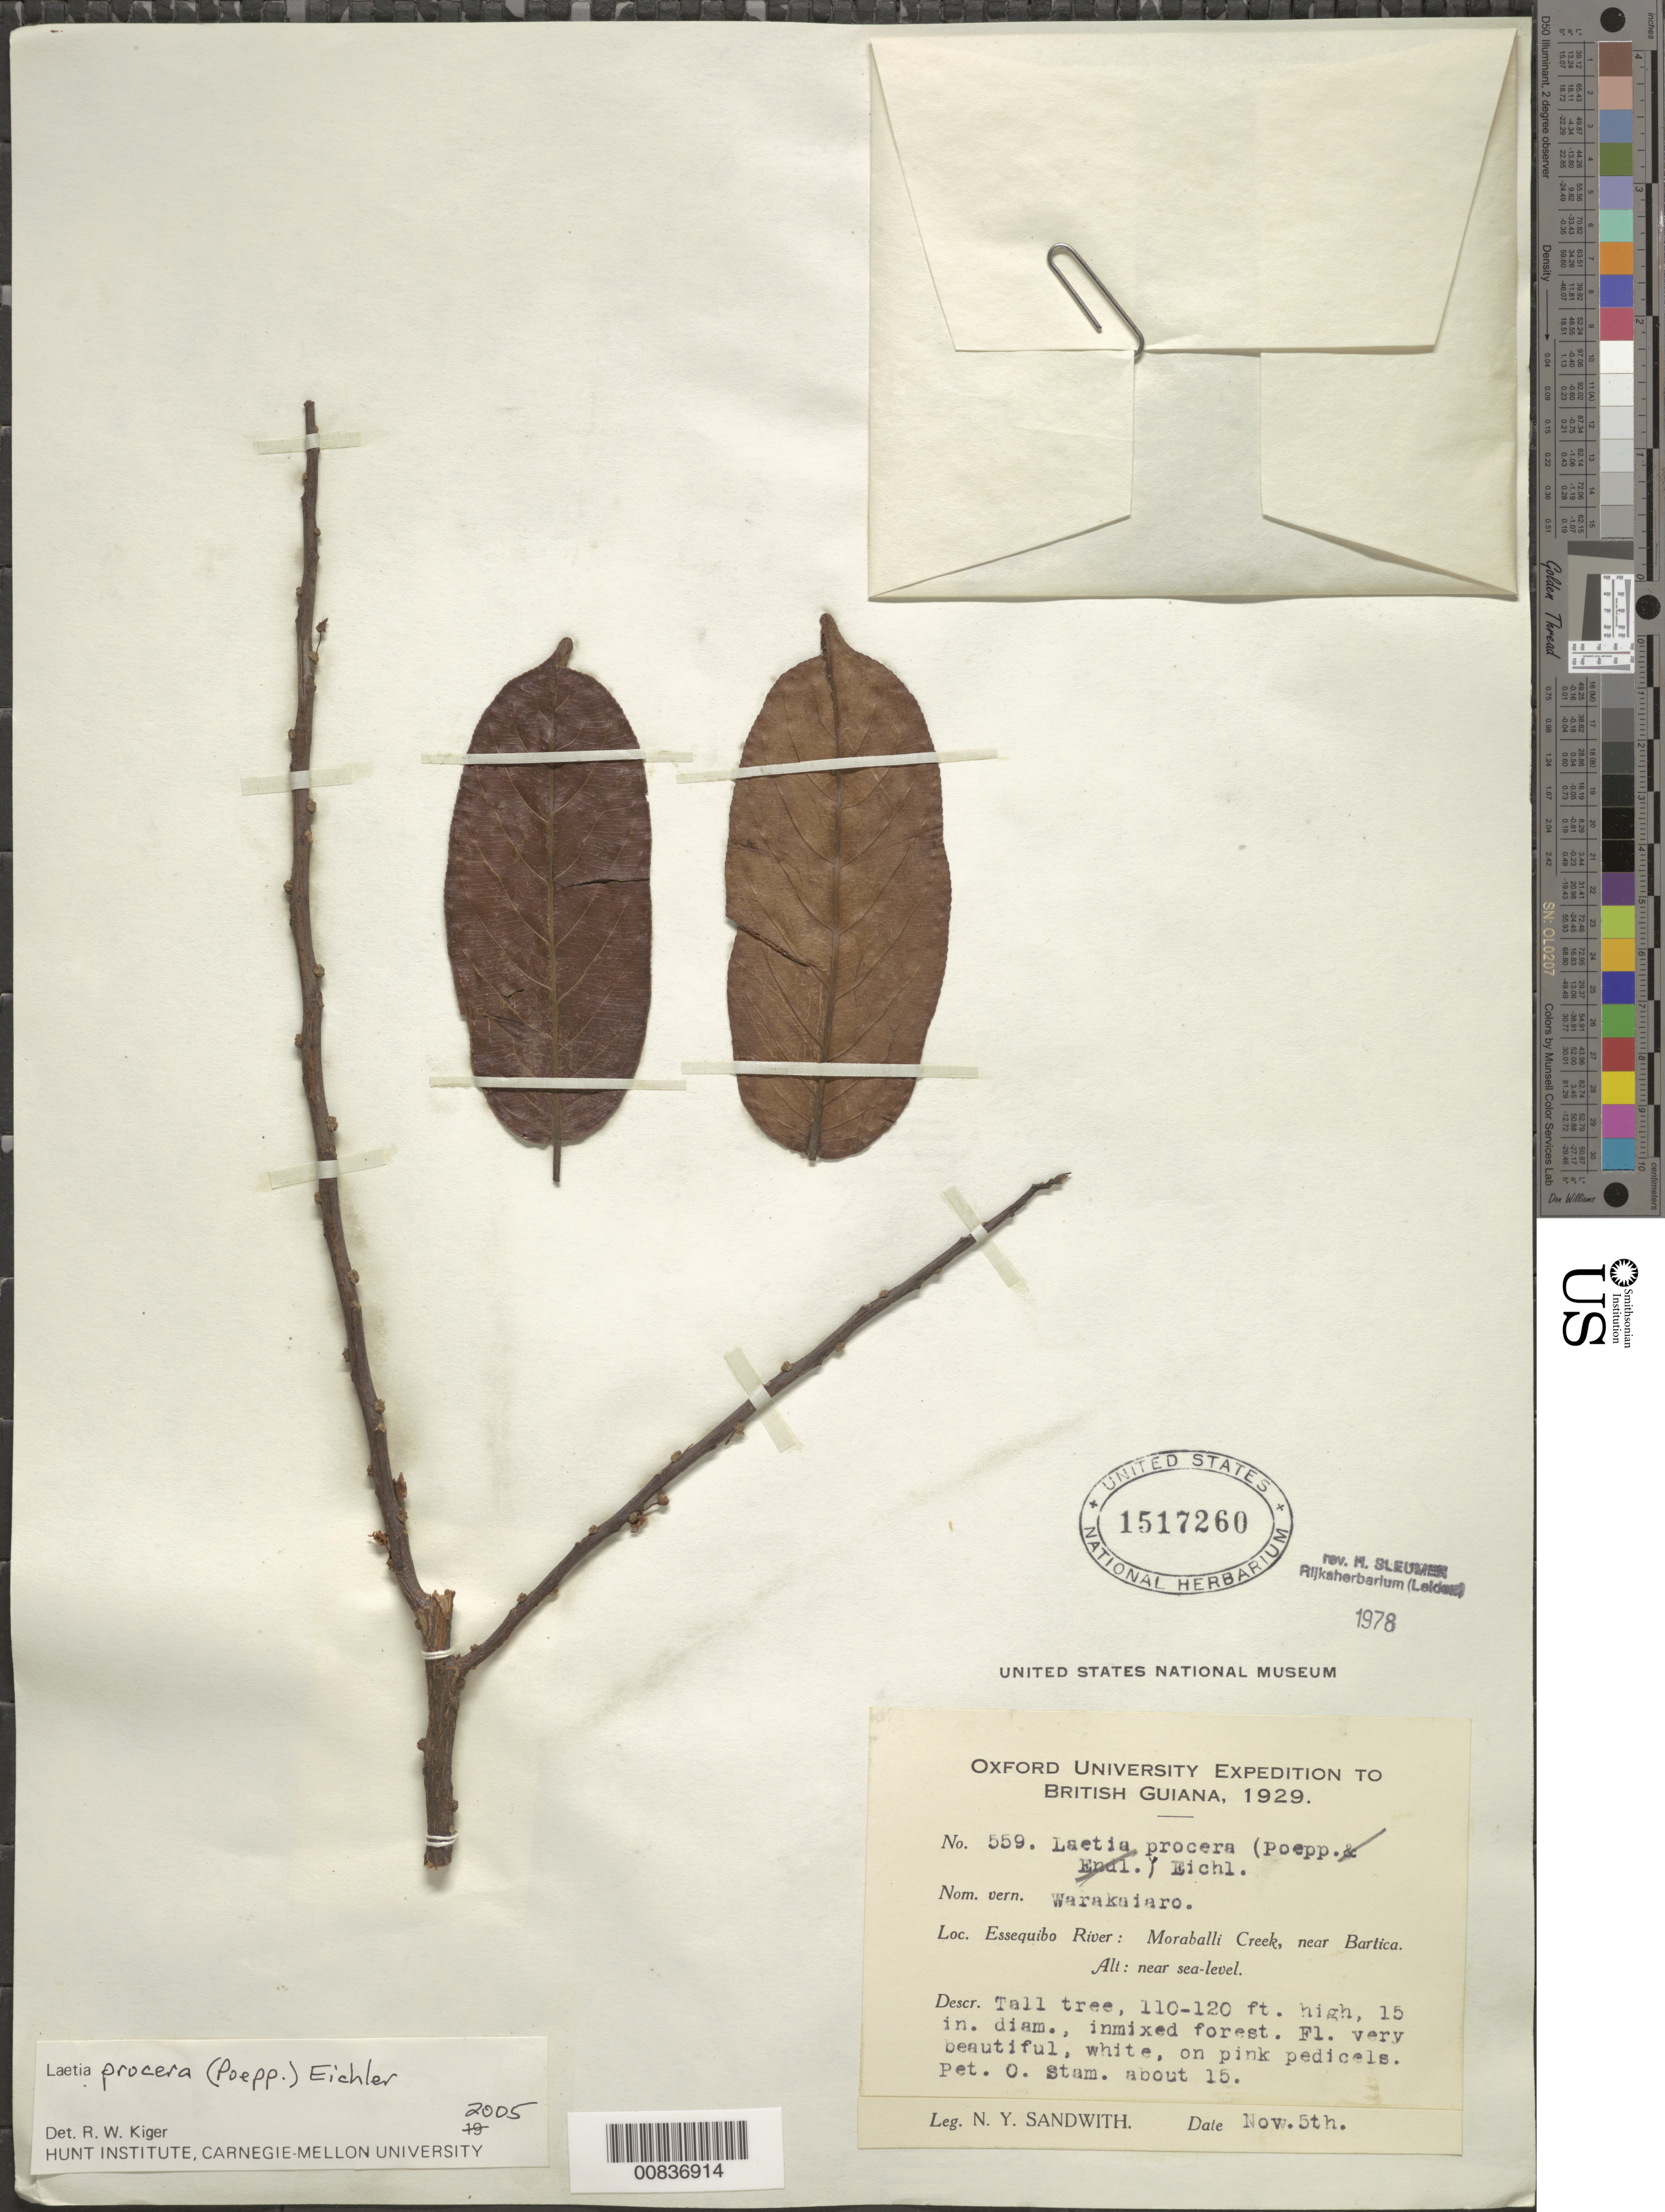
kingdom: Plantae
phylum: Tracheophyta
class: Magnoliopsida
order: Malpighiales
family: Salicaceae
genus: Laetia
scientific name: Laetia procera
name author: (Poepp.) Eichler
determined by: Kiger, R. W.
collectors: N. Y. Sandwith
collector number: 559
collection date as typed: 5-Nov-29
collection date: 1929-11-05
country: Guyana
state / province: U. Demerara-Berbice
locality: Moraballi Creek, Essequibo R., near Bartica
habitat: Mixed forest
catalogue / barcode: US 1517260